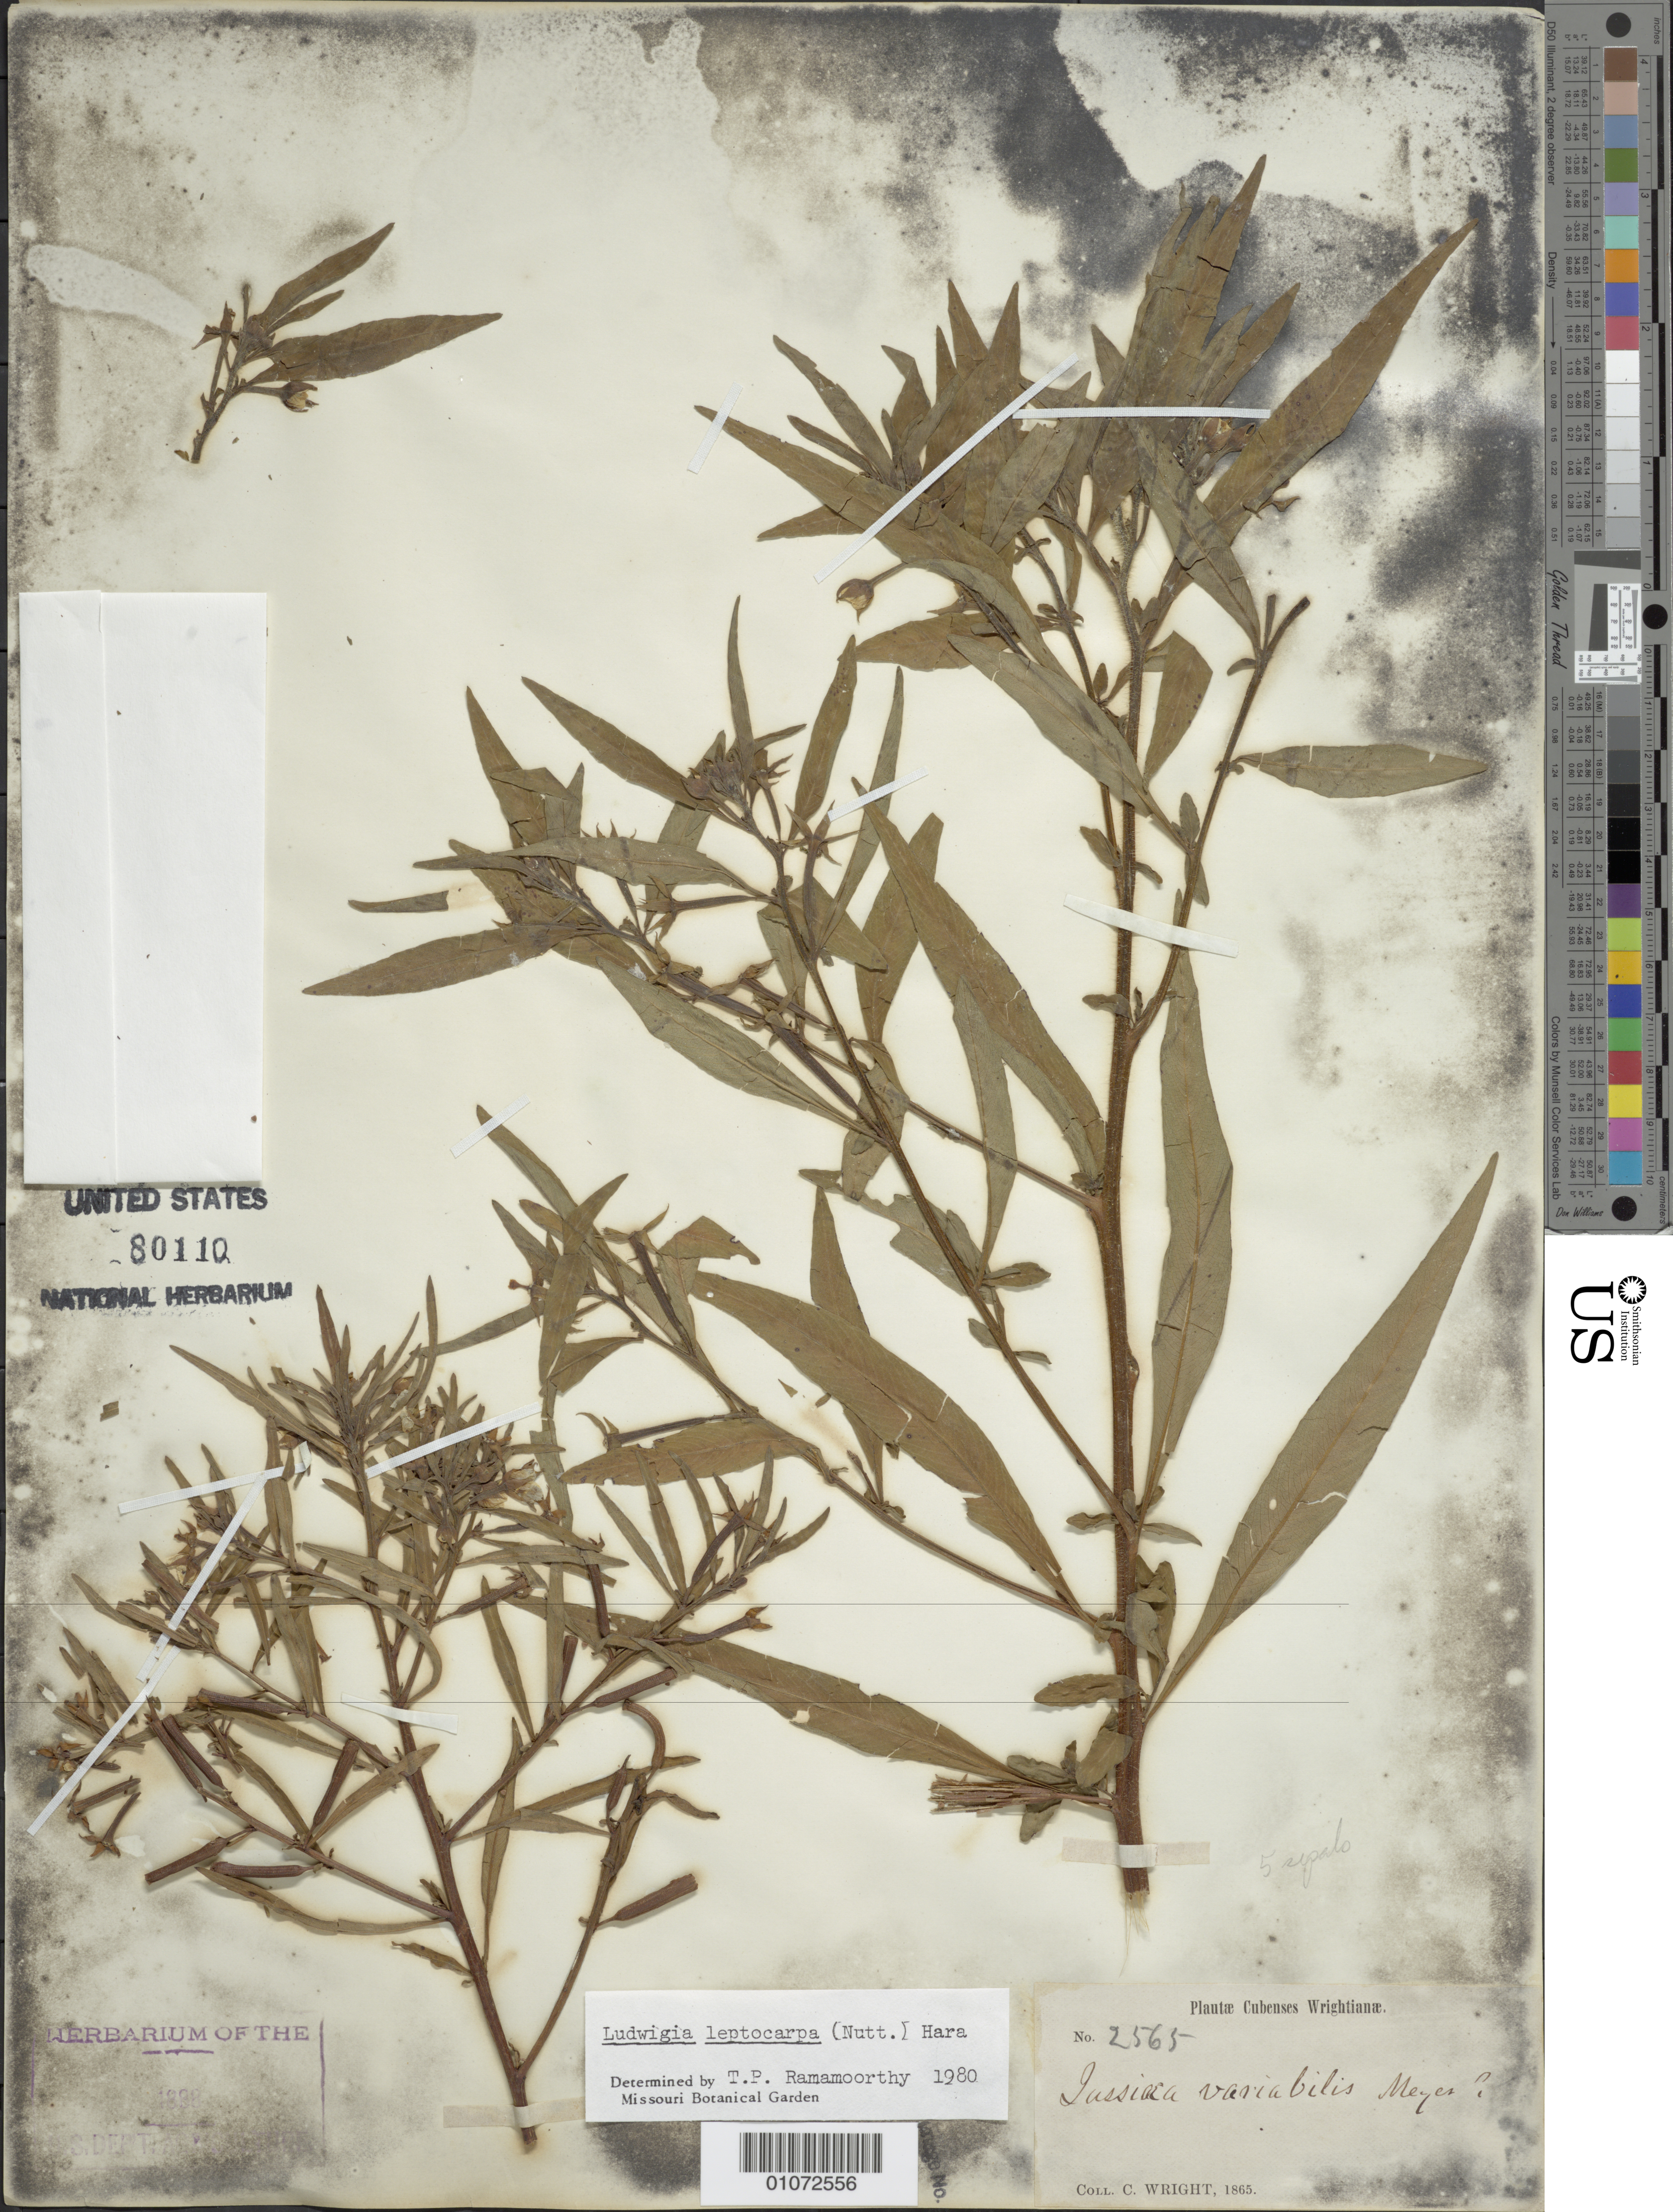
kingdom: Plantae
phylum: Tracheophyta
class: Magnoliopsida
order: Myrtales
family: Onagraceae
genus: Ludwigia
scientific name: Ludwigia leptocarpa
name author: (Nutt.) H. Hara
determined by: Ramamoorthy, T. P.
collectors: C. Wright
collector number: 2565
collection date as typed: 01 Jan 1865 to 31 Dec 1865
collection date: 1865-01-01/1865-12-31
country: Cuba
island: Cuba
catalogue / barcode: US 80110